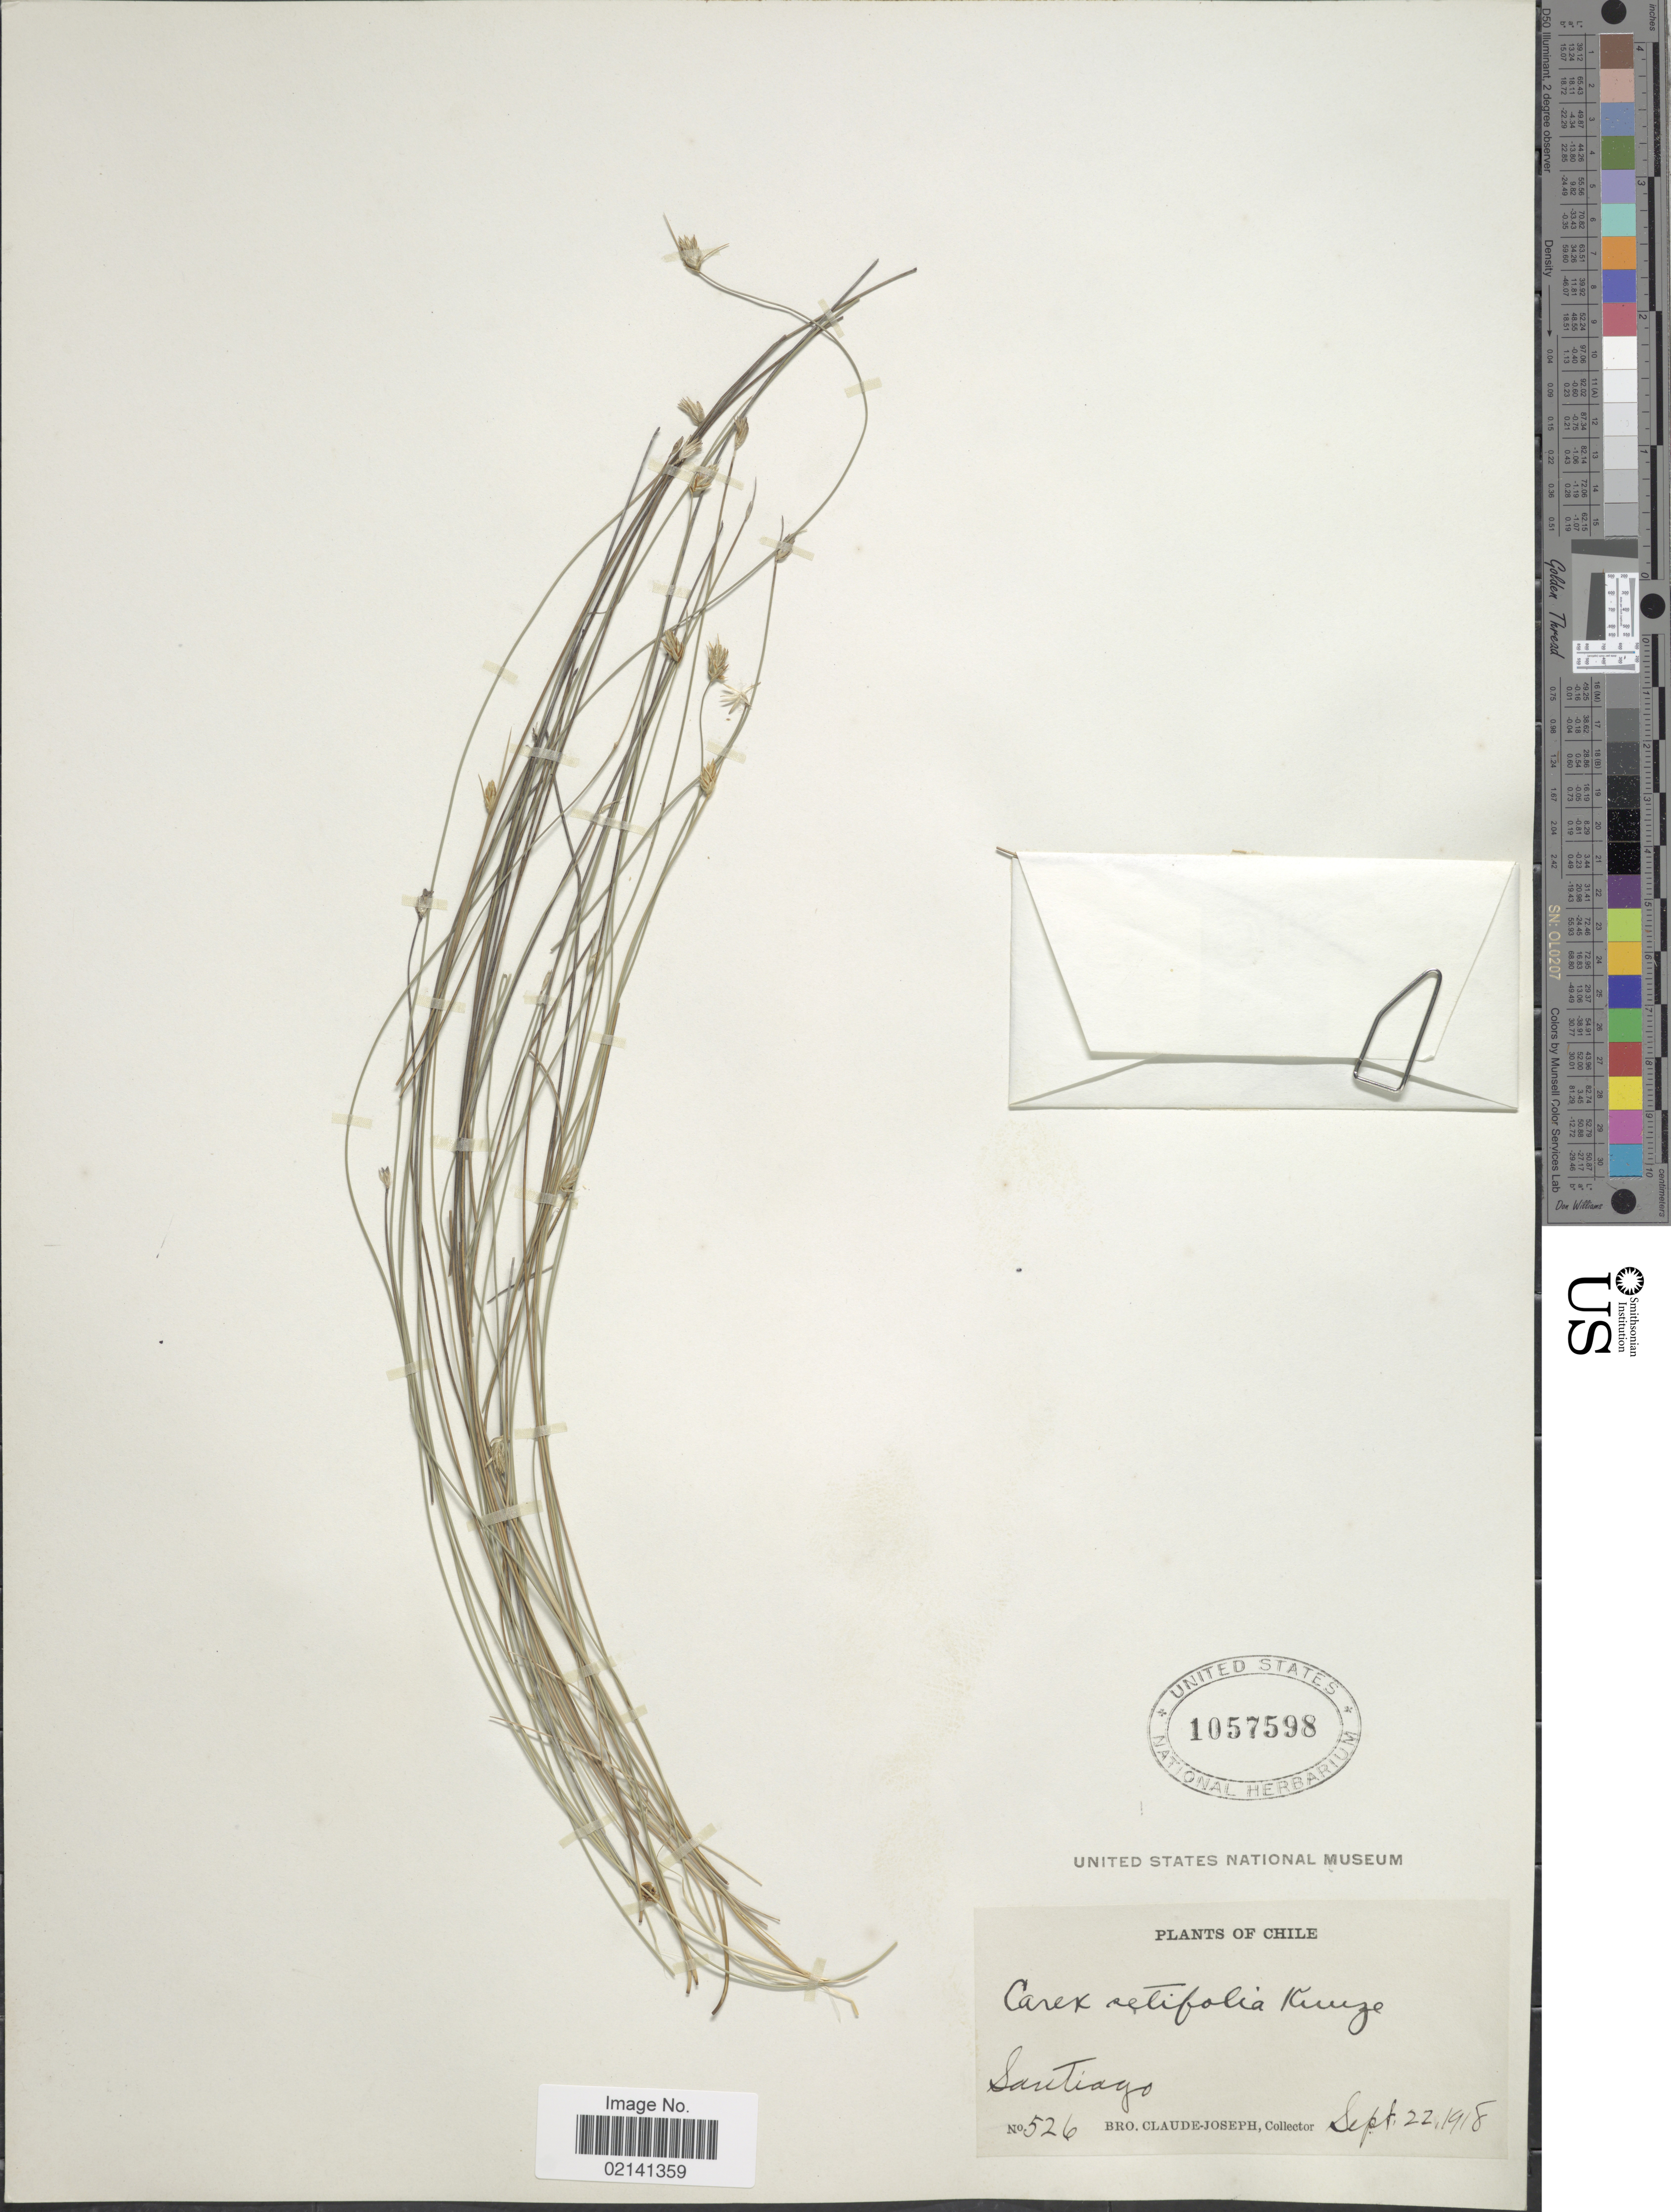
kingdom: Plantae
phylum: Tracheophyta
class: Liliopsida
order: Poales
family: Cyperaceae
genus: Carex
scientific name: Carex setifolia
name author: Kunze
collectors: Bro. Claude-Joseph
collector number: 526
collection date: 1918-09-22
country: Chile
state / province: Región Metropolitana (RM)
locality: Santiago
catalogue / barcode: US 1057598